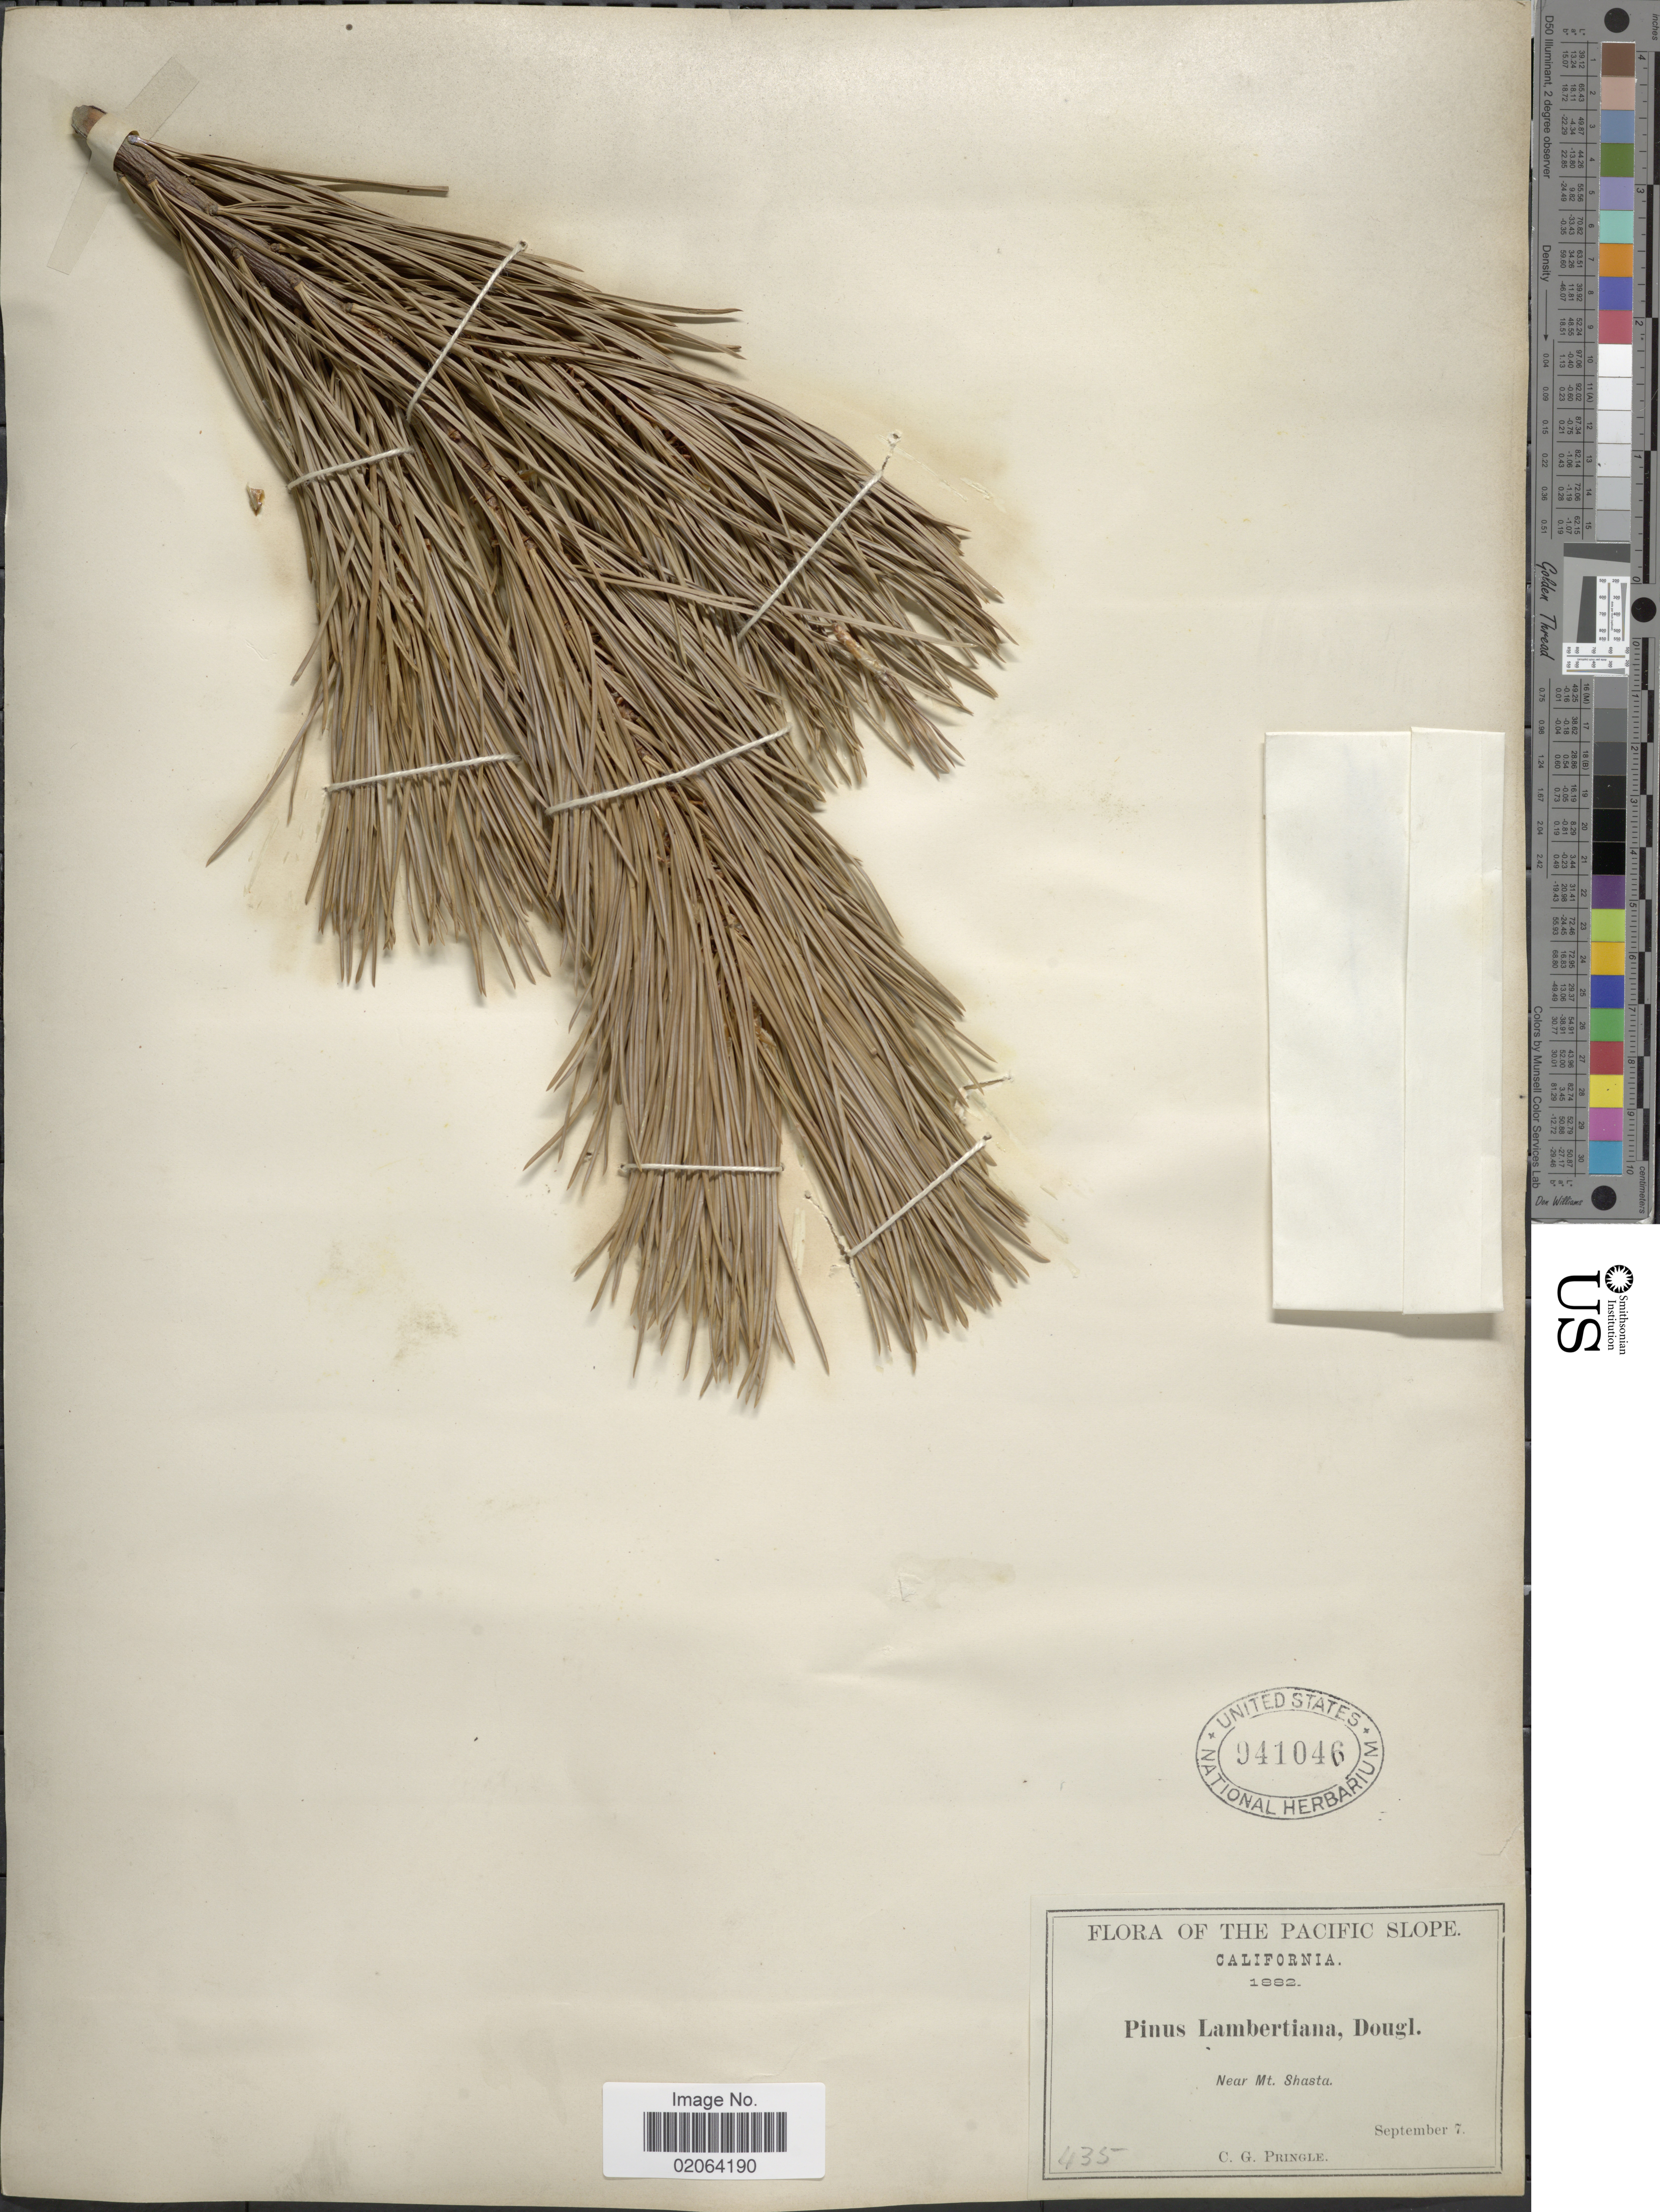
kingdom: Plantae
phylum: Tracheophyta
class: Pinopsida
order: Pinales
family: Pinaceae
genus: Pinus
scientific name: Pinus lambertiana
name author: Douglas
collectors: C. G. Pringle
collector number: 435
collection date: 1882-09-07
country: United States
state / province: California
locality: Pacific Slope. Near Mt. Shasta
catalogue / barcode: US 941046